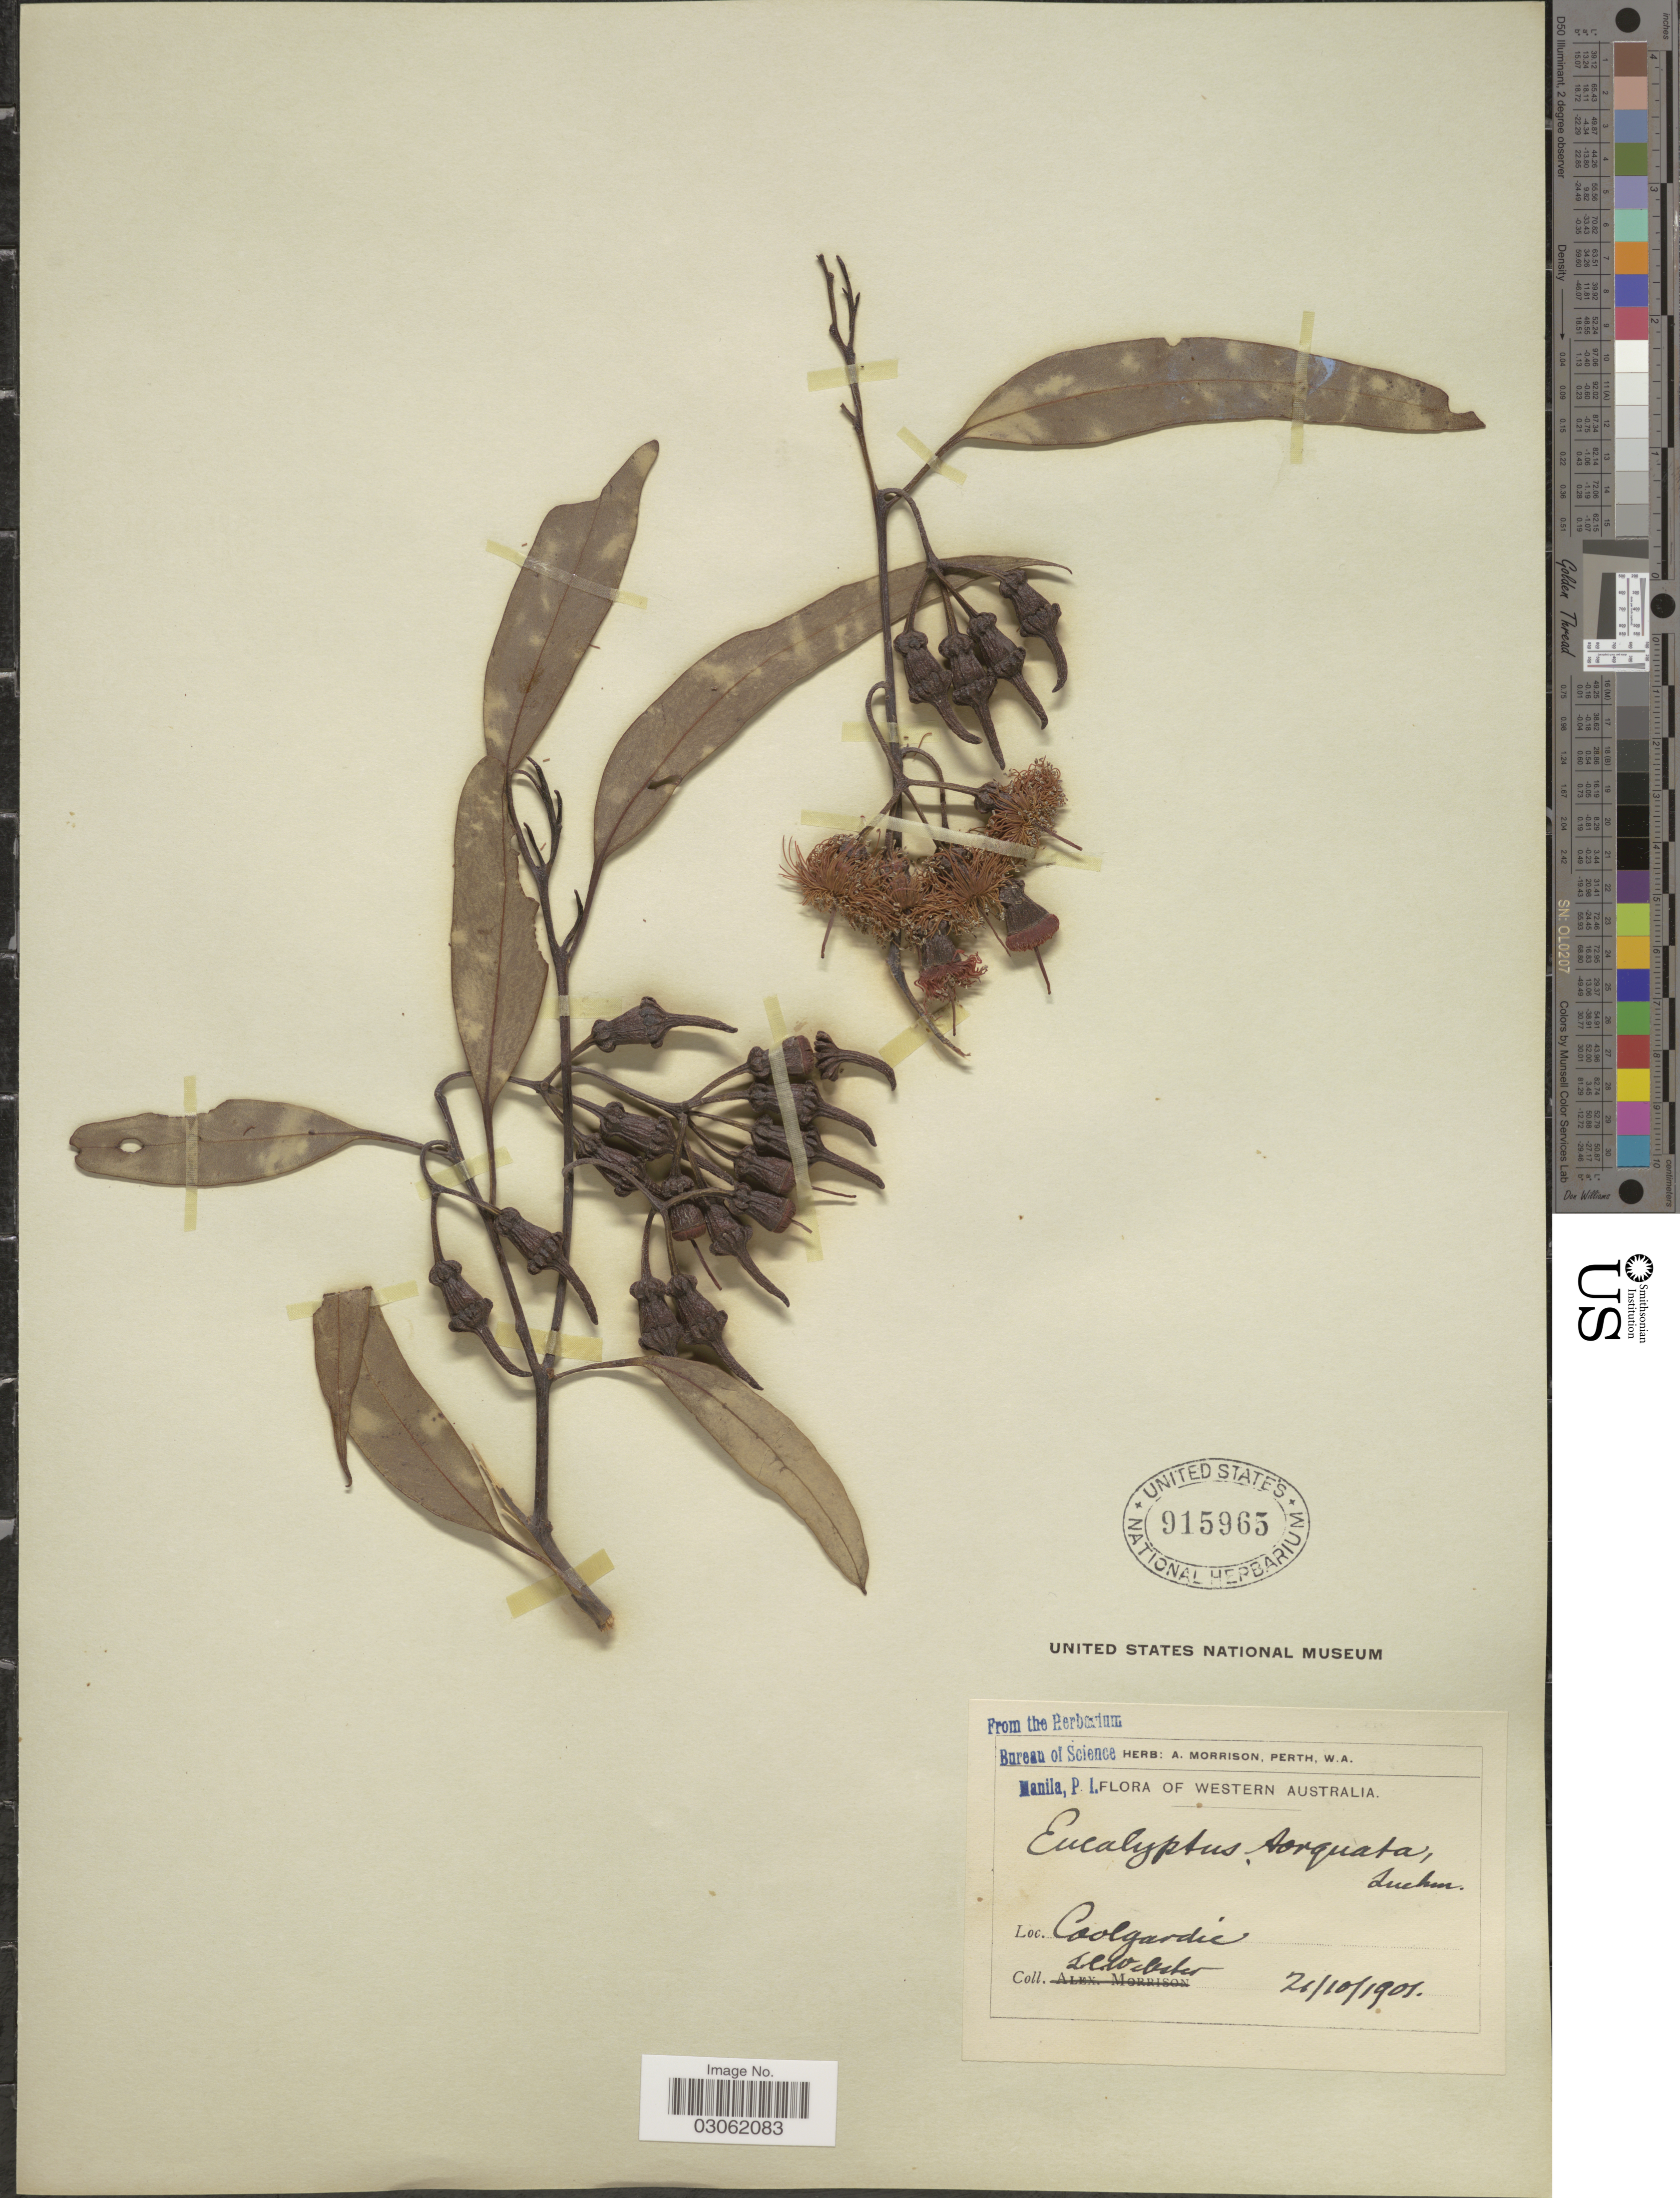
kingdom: Plantae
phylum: Tracheophyta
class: Magnoliopsida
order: Myrtales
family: Myrtaceae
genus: Eucalyptus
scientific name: Eucalyptus torquata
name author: Luehm.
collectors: L. Webster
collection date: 1901-10-21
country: Australia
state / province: Western Australia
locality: Coolgardie.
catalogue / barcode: US 915965